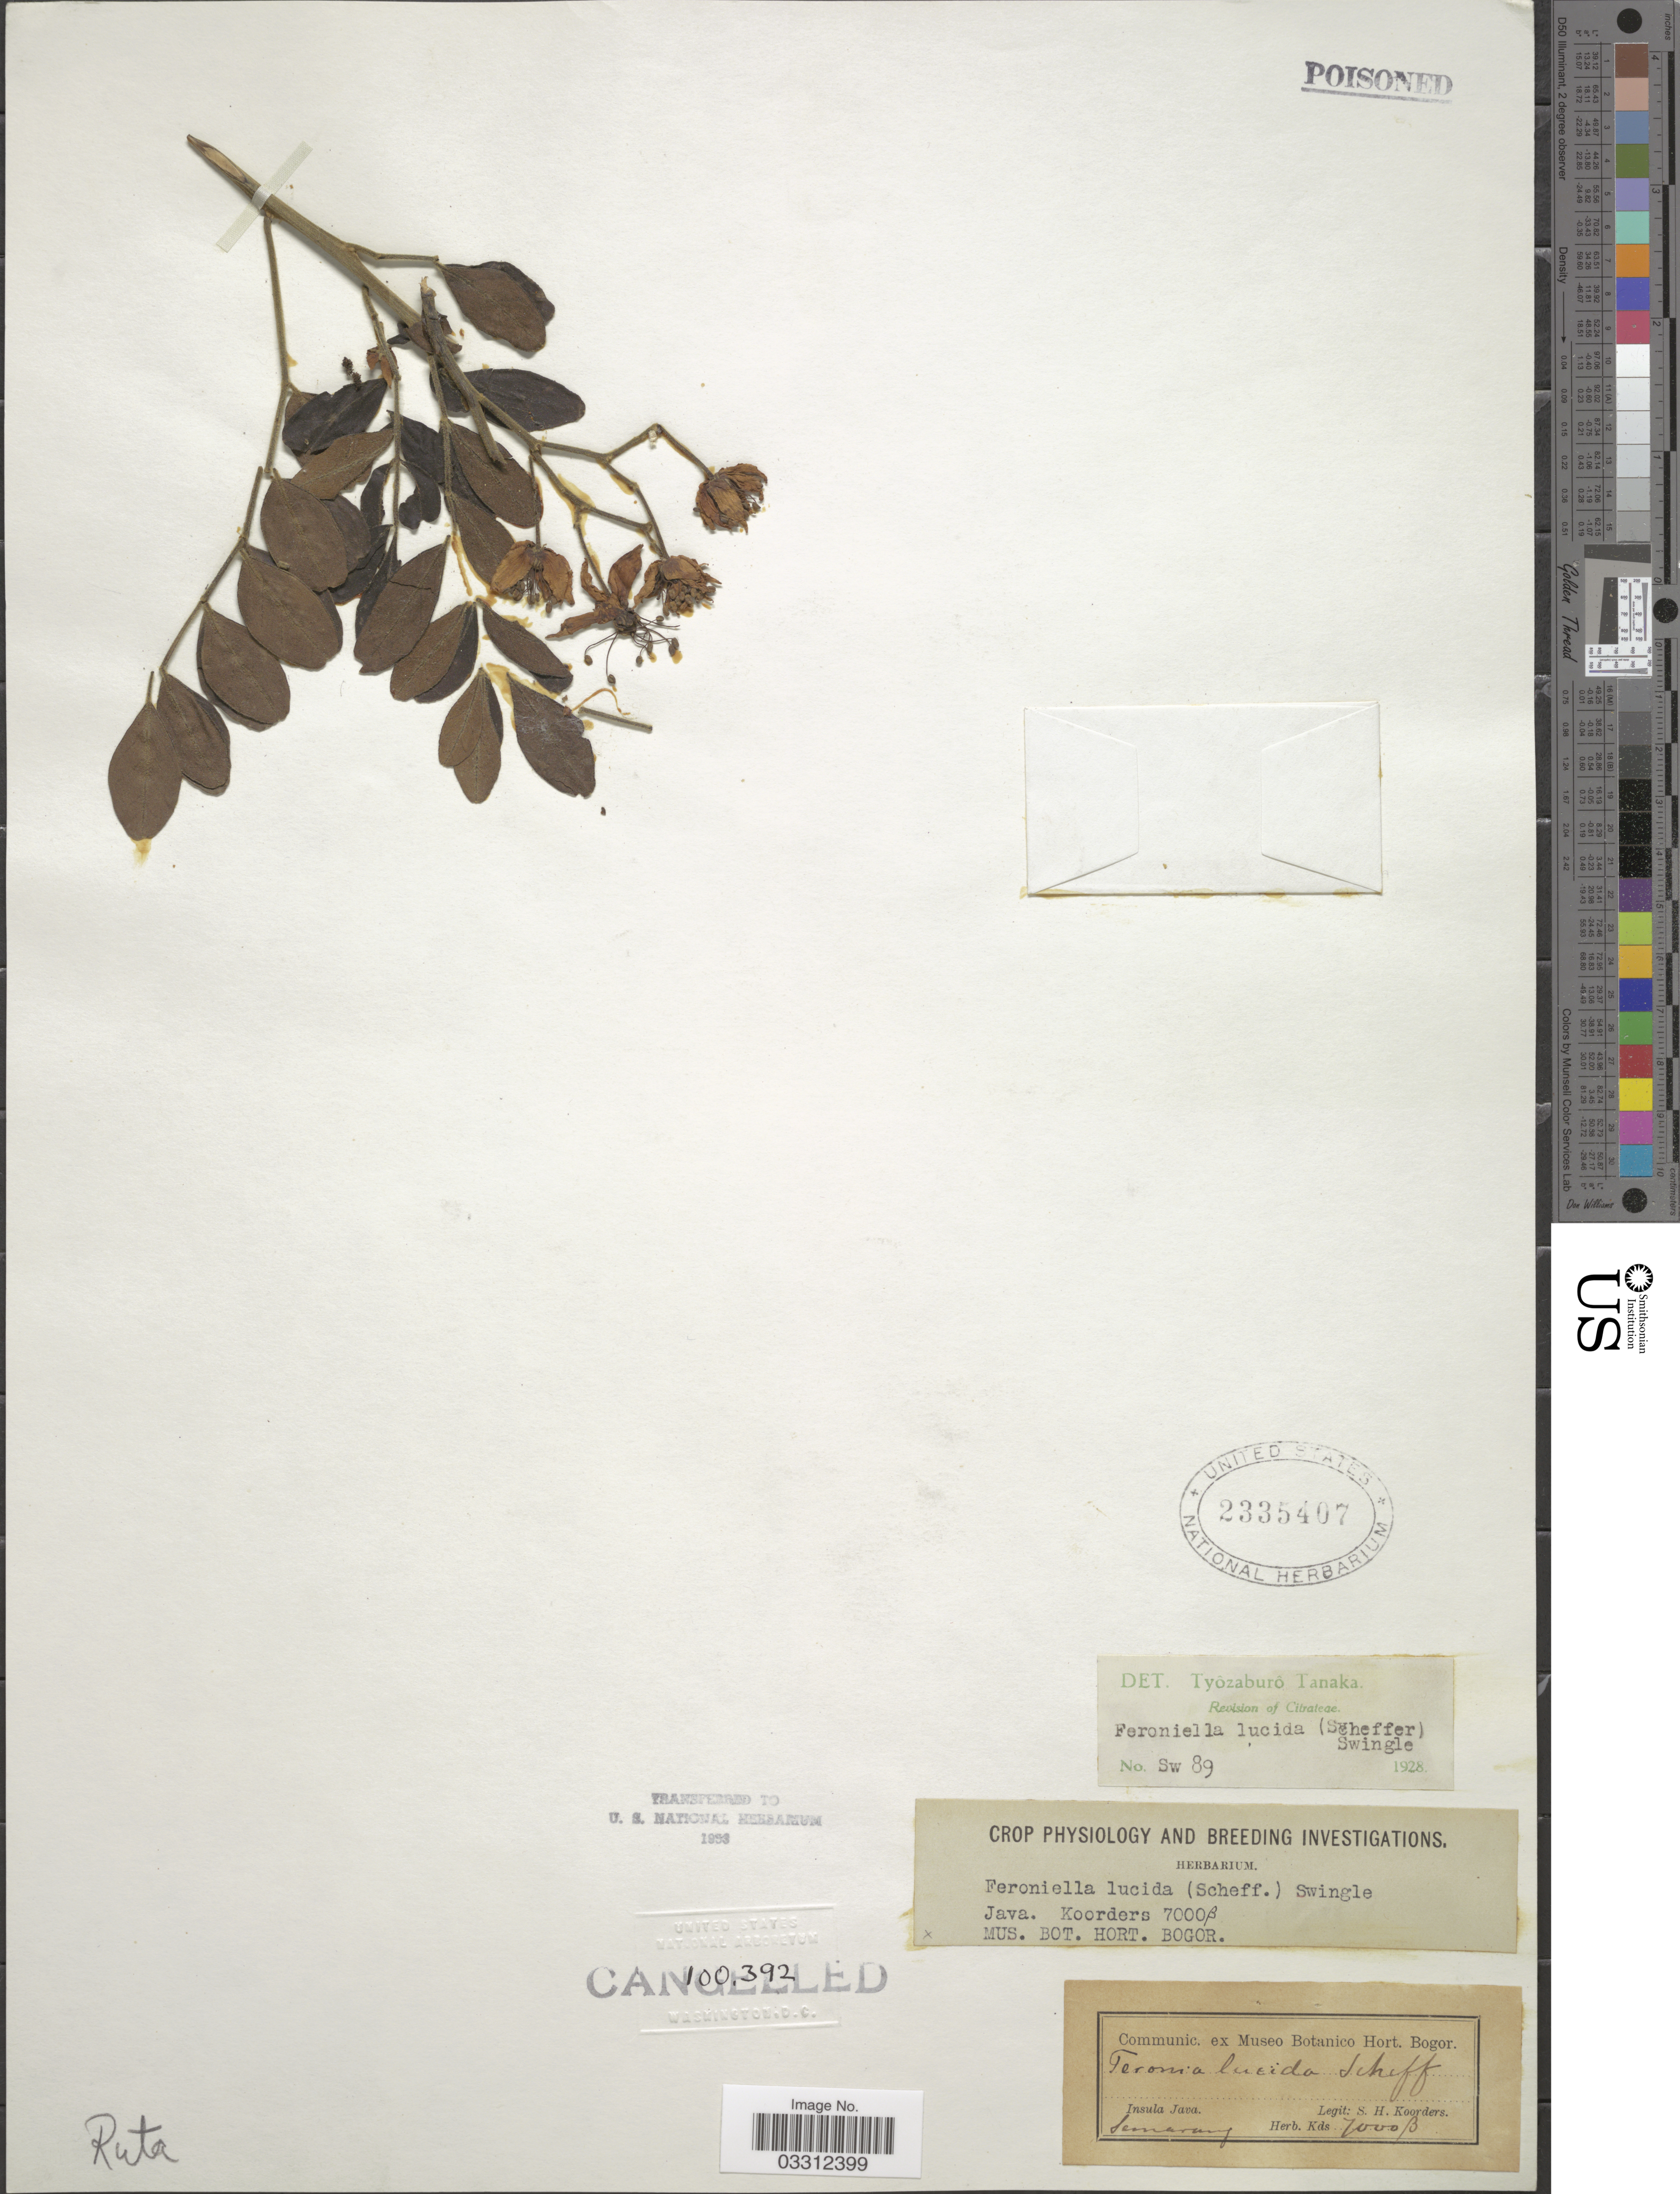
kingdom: Plantae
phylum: Tracheophyta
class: Magnoliopsida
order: Sapindales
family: Rutaceae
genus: Feroniella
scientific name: Feroniella lucida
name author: Swingle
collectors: S. H. Koorders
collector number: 7000ß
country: Indonesia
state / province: Java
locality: Mus. Bot. Hort. Bogor [unsure placement] Insula Java. Semarang.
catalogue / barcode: US 2335407